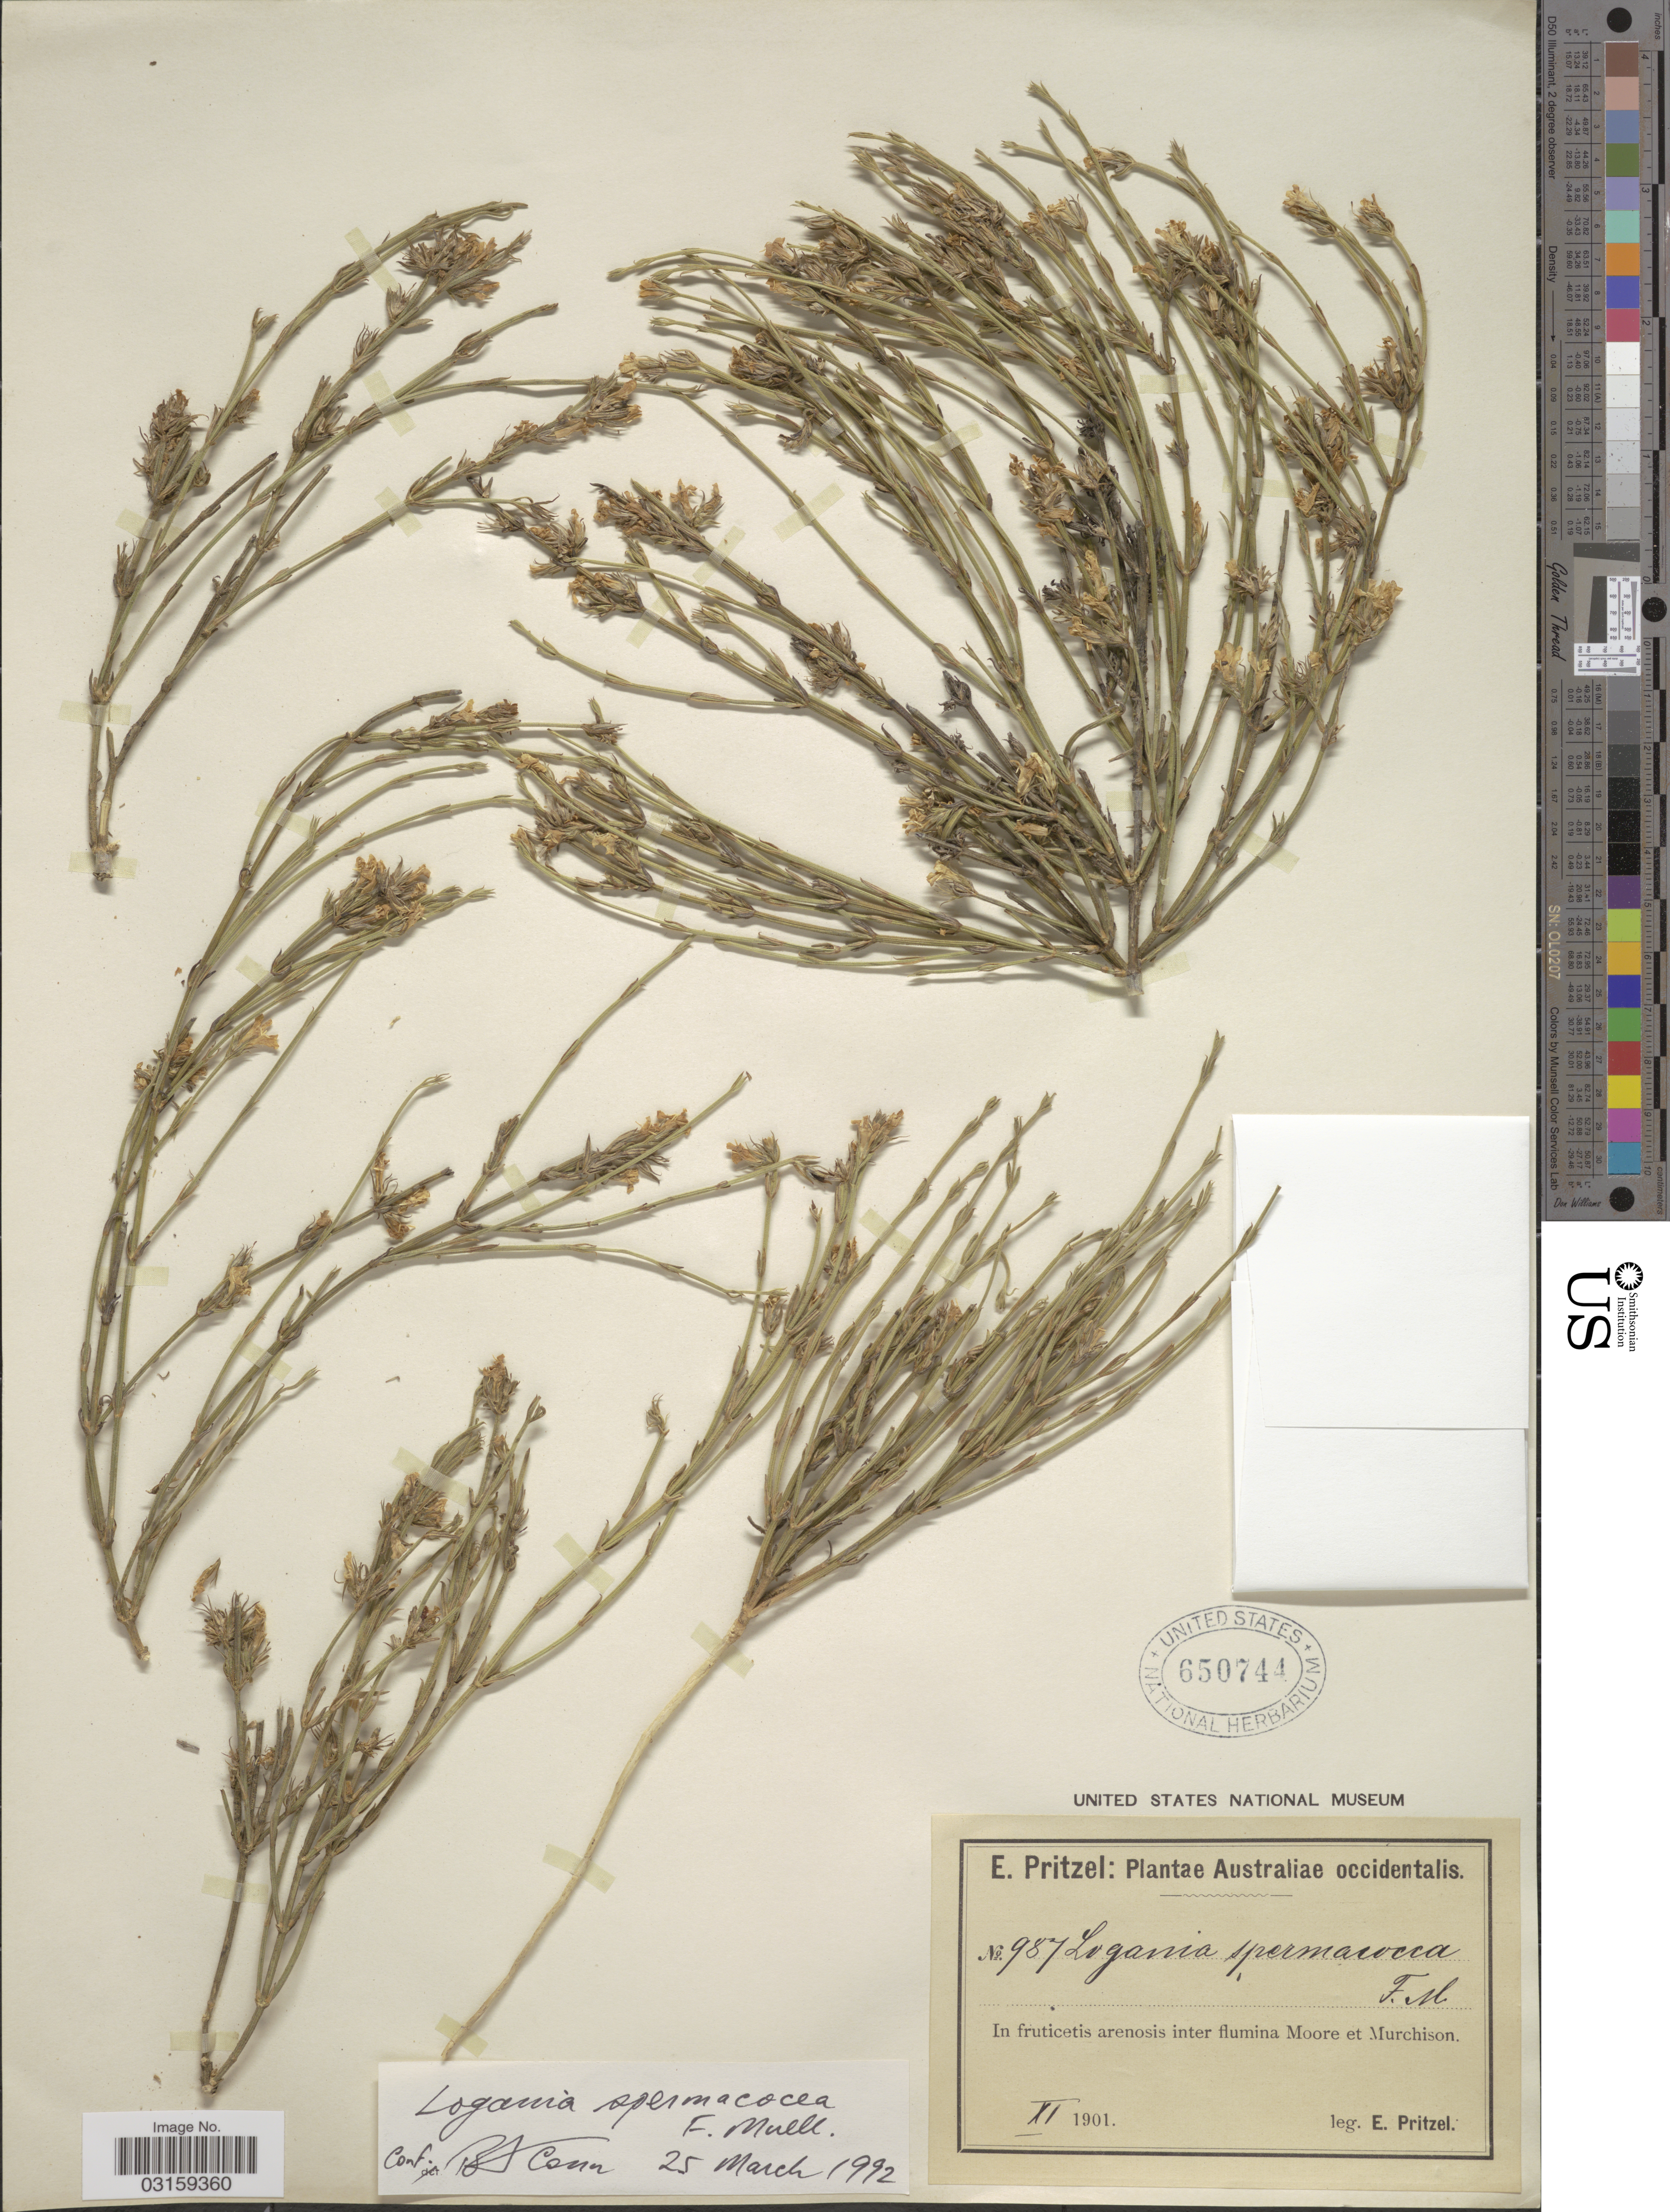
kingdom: Plantae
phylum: Tracheophyta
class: Magnoliopsida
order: Gentianales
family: Loganiaceae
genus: Orianthera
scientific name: Orianthera spermacocea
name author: (F. Muell.) C.S.P. Foster & B.J. Conn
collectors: E. G. Pritzel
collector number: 987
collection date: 1901-11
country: Australia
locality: Australiae occidentalis. Inter flumina Moore et Murchison.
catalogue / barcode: US 650744